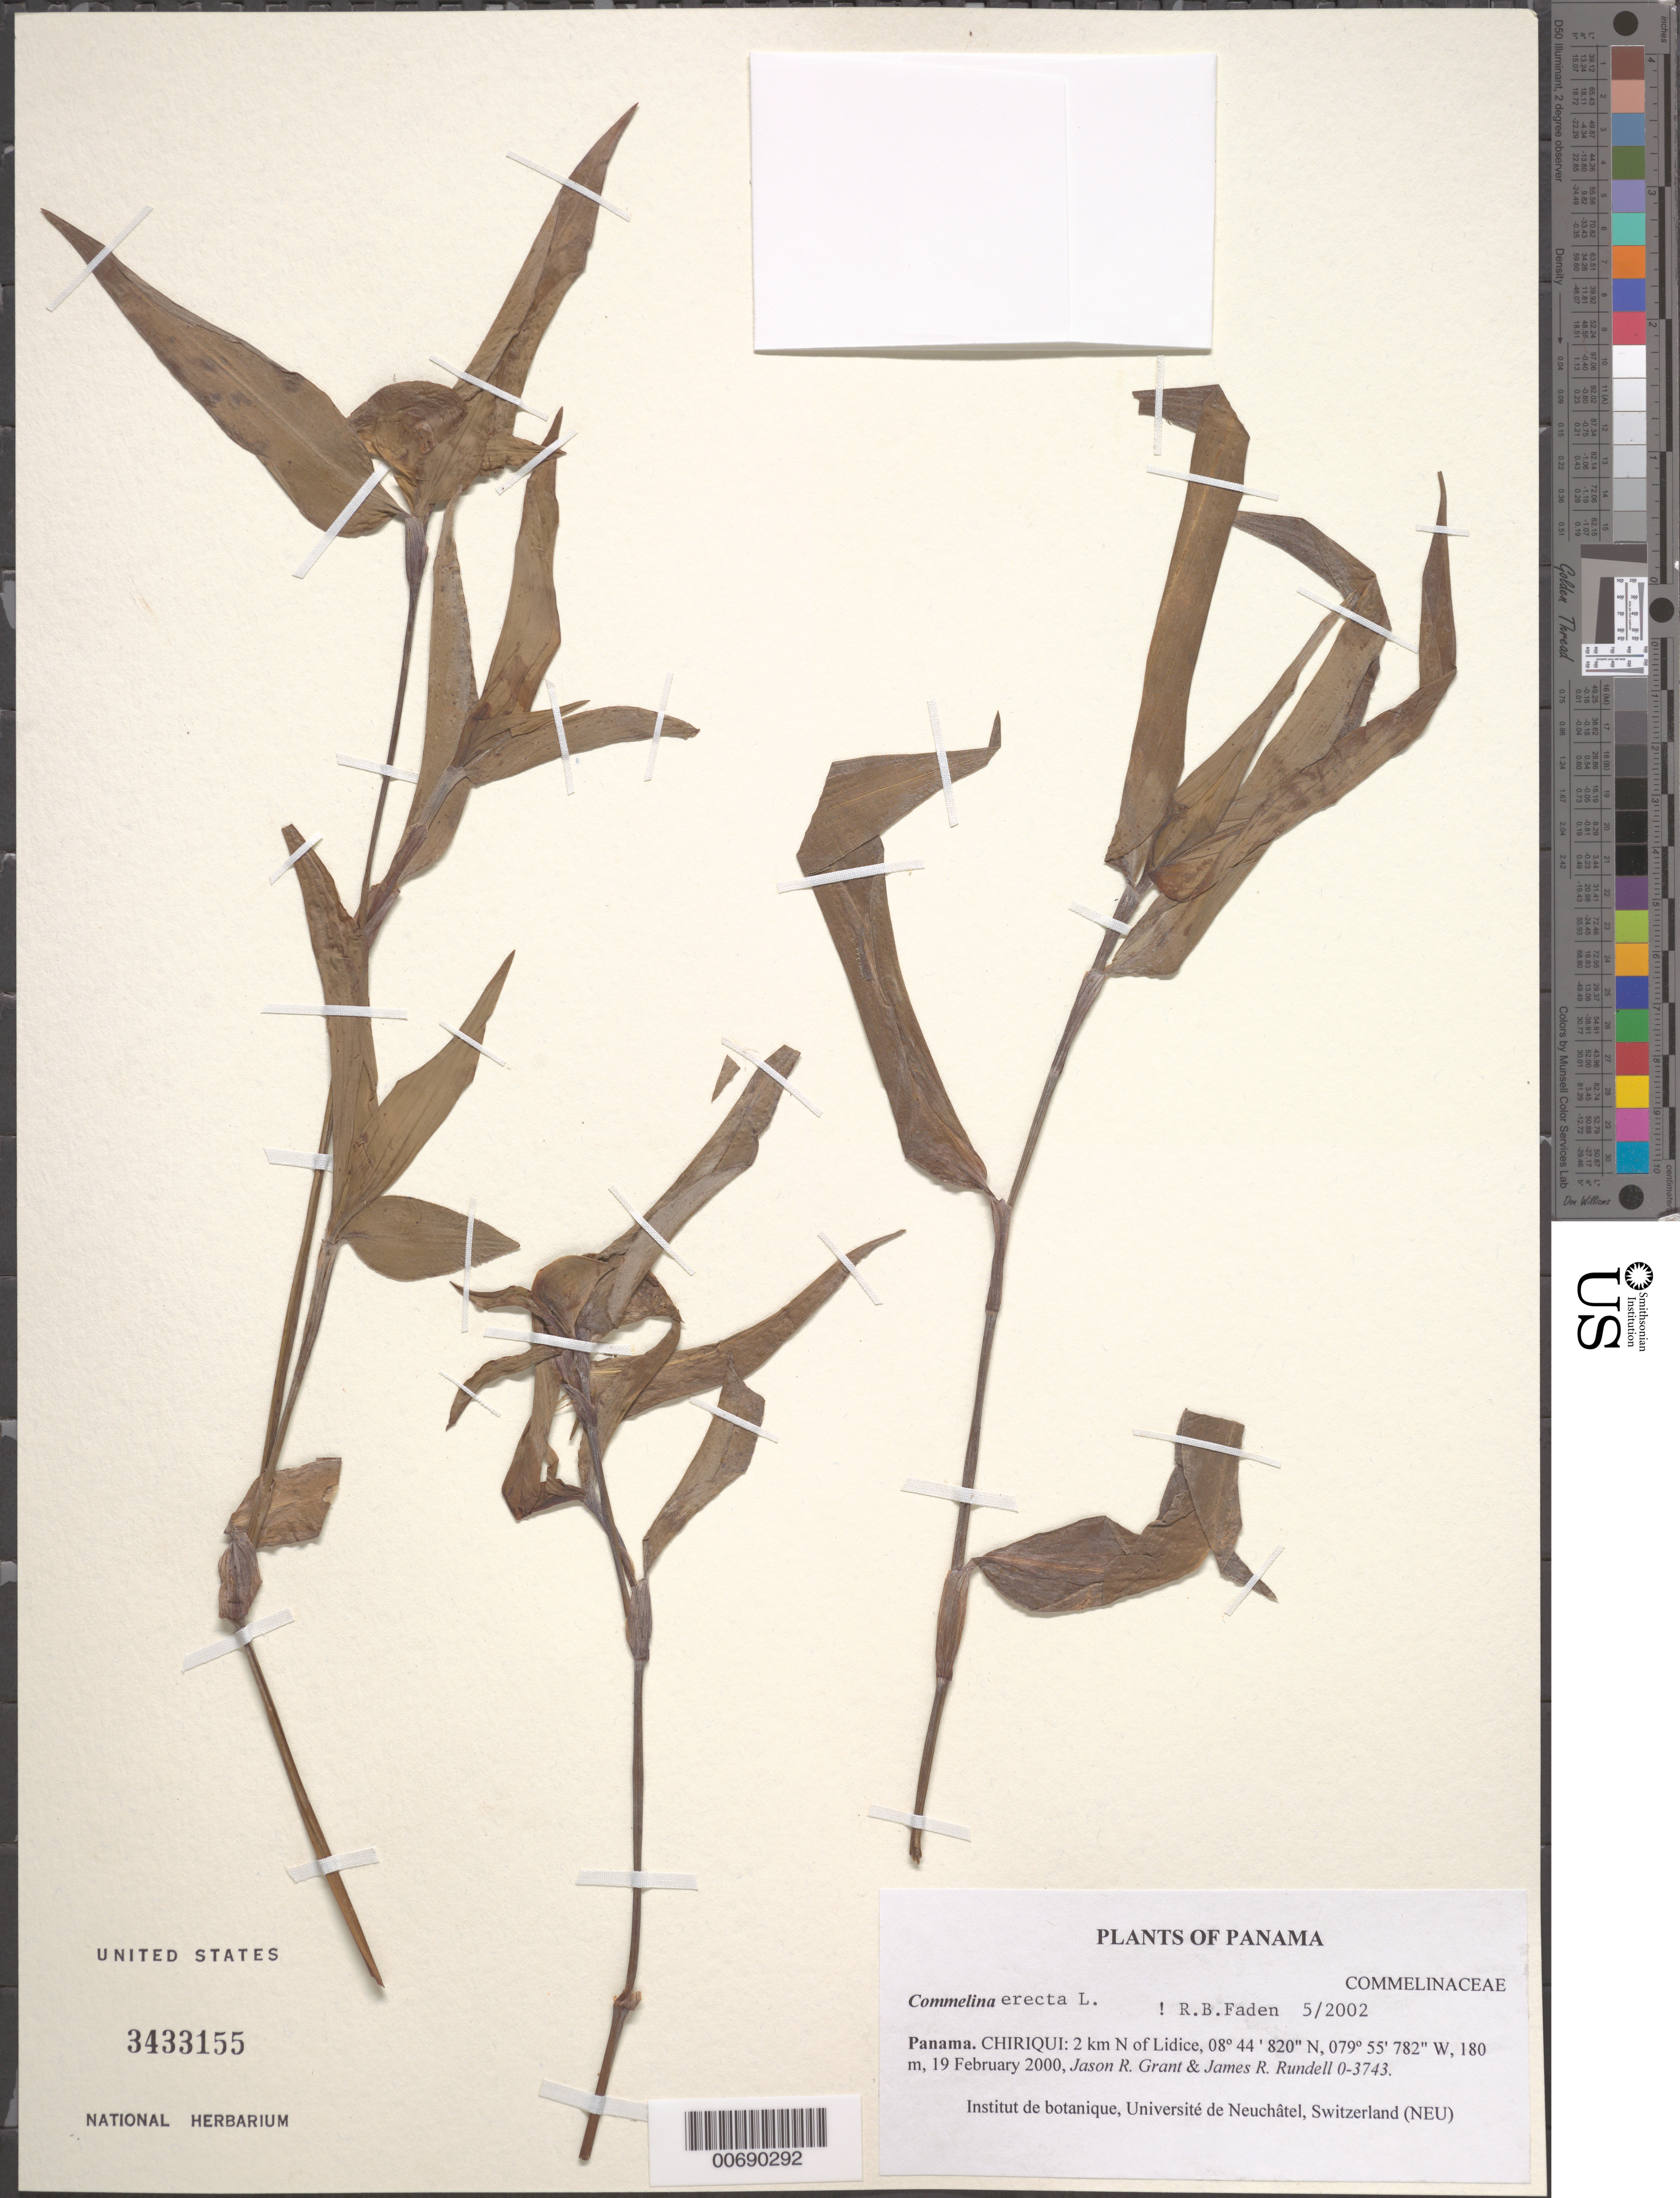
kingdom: Plantae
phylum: Tracheophyta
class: Liliopsida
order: Commelinales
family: Commelinaceae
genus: Commelina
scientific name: Commelina erecta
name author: L.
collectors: J. R. Grant & J. R. Rundell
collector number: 0-3743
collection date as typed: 19 Feb 2000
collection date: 2000-02-19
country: Panama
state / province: Chiriquí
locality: N of Lidice.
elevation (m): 180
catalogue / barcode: US 3433155